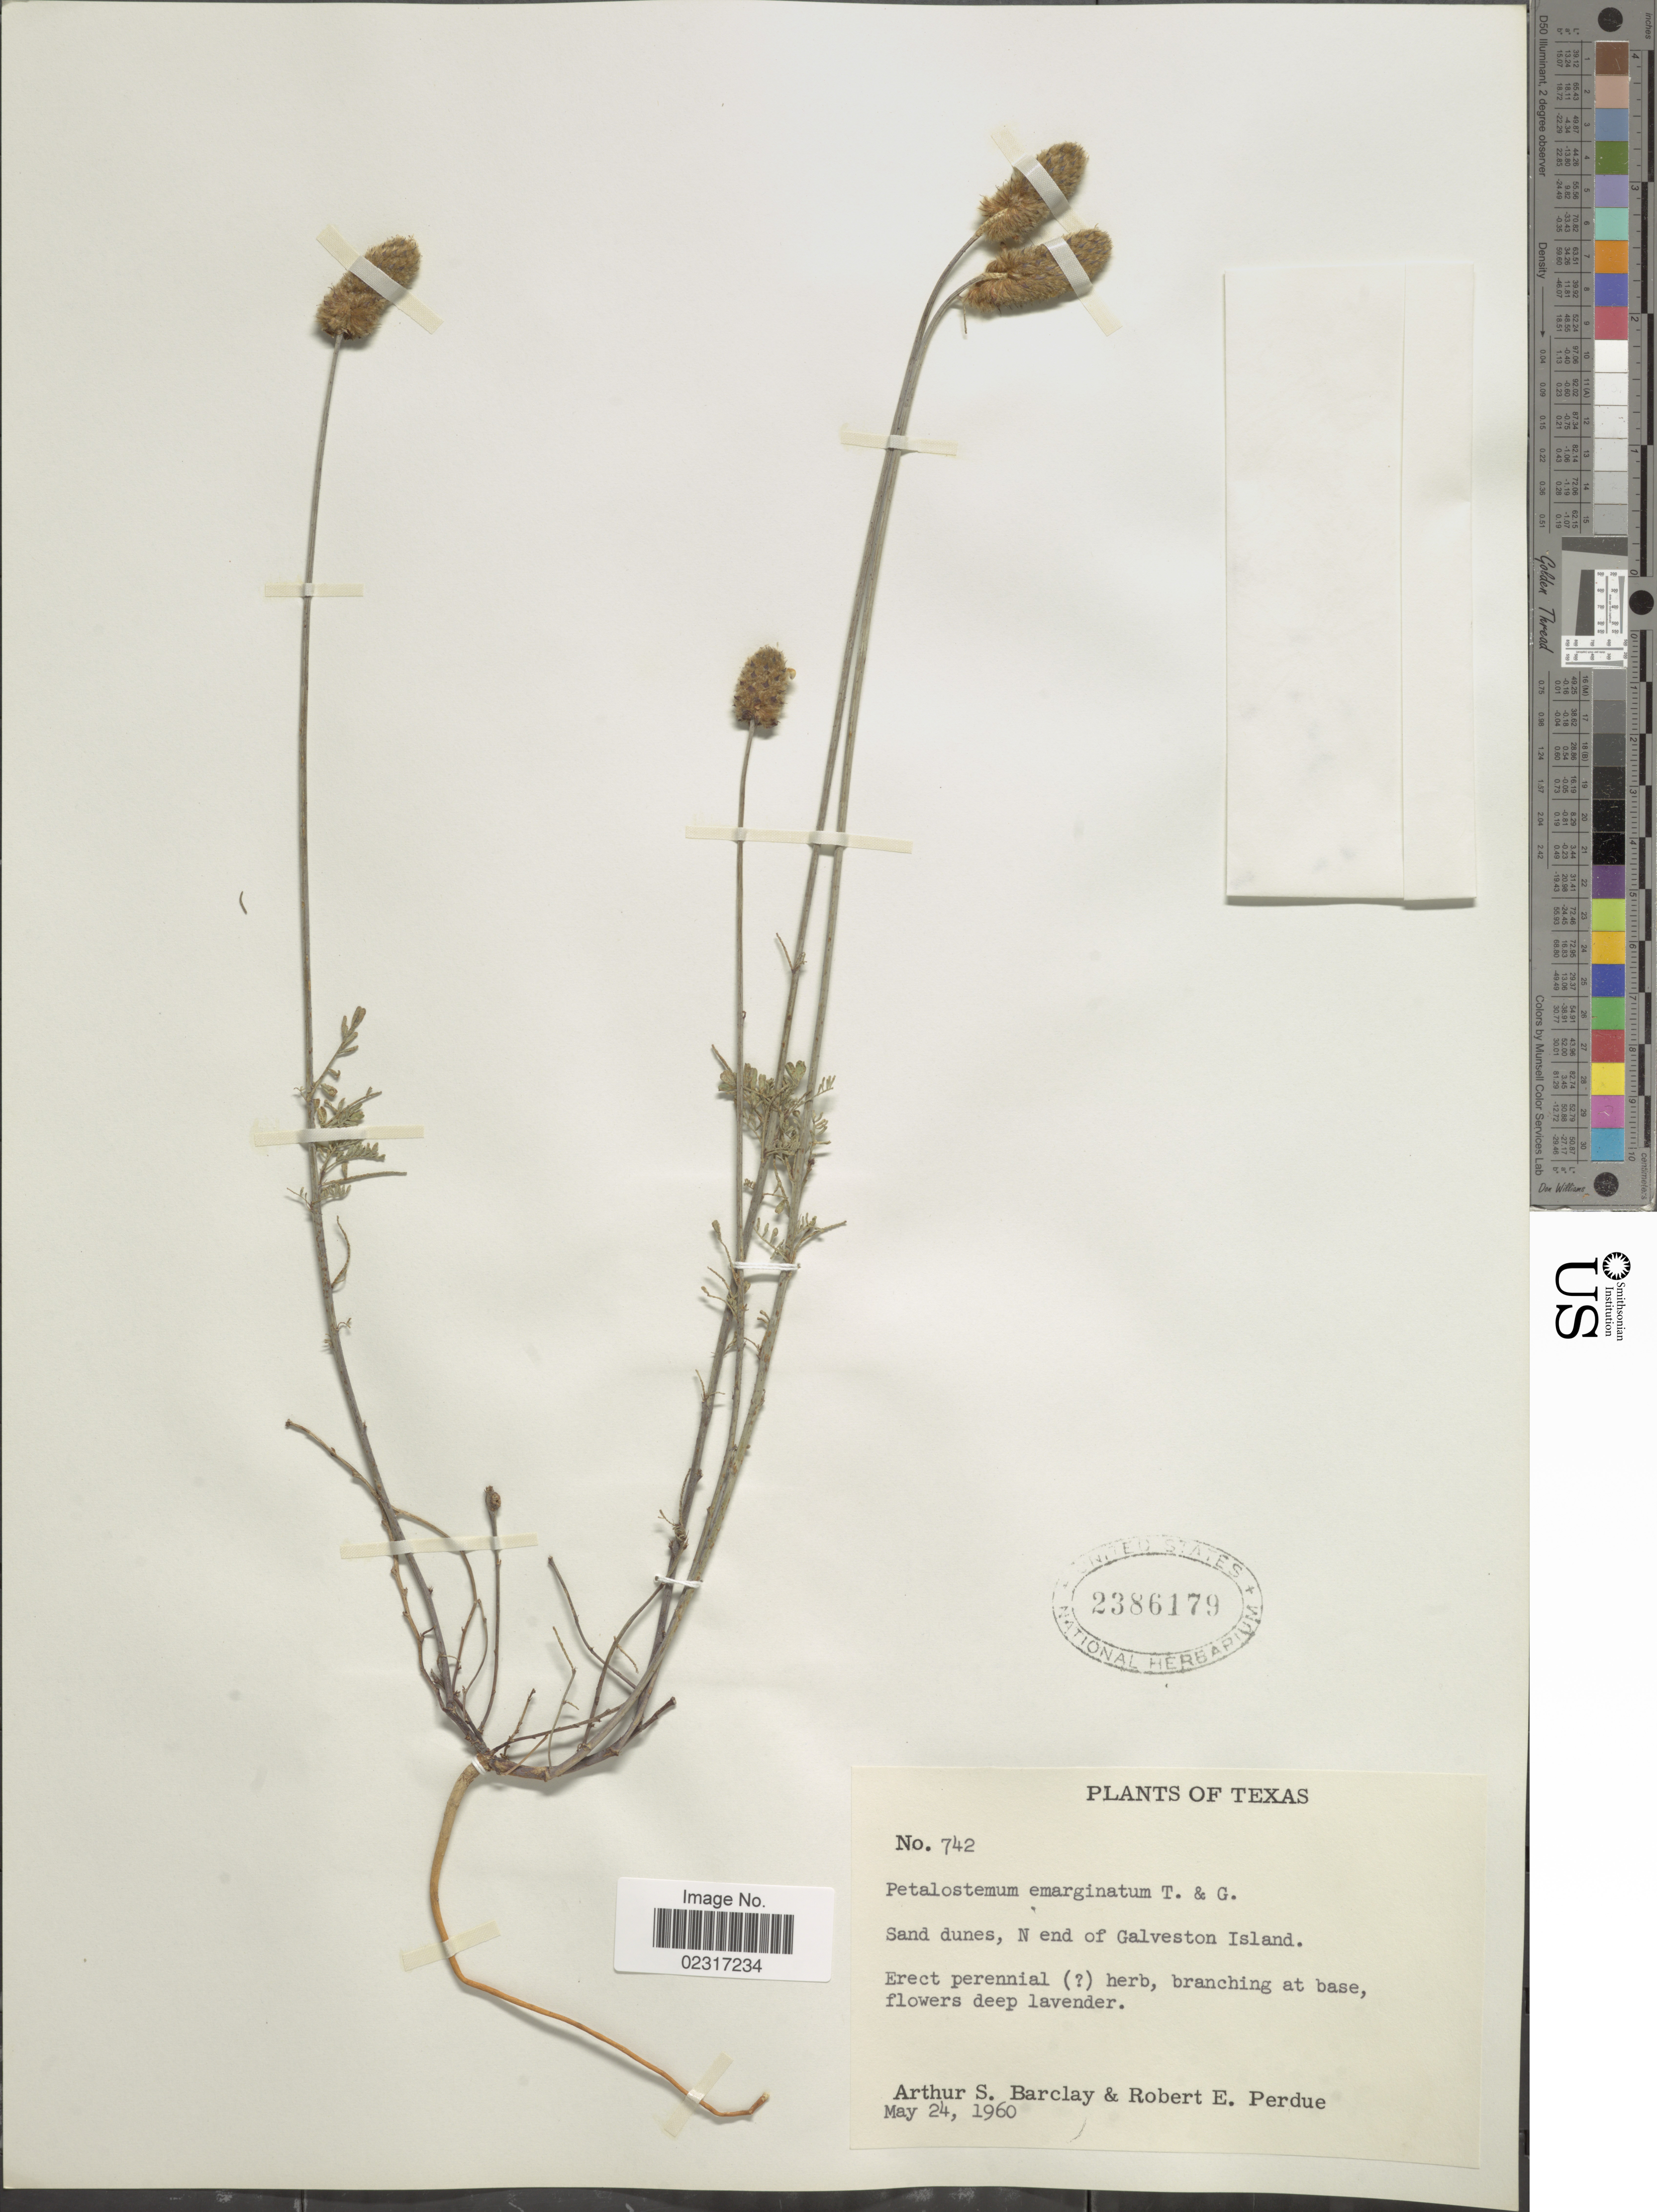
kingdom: Plantae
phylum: Tracheophyta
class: Magnoliopsida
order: Fabales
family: Fabaceae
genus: Dalea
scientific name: Dalea emarginata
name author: (Torr. & A. Gray) Shinners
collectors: A. S. Barclay & R. E. Perdue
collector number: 742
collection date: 1960-05-24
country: United States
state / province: Texas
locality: Sand dunes, N end of Galveston Island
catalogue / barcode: US 2386179